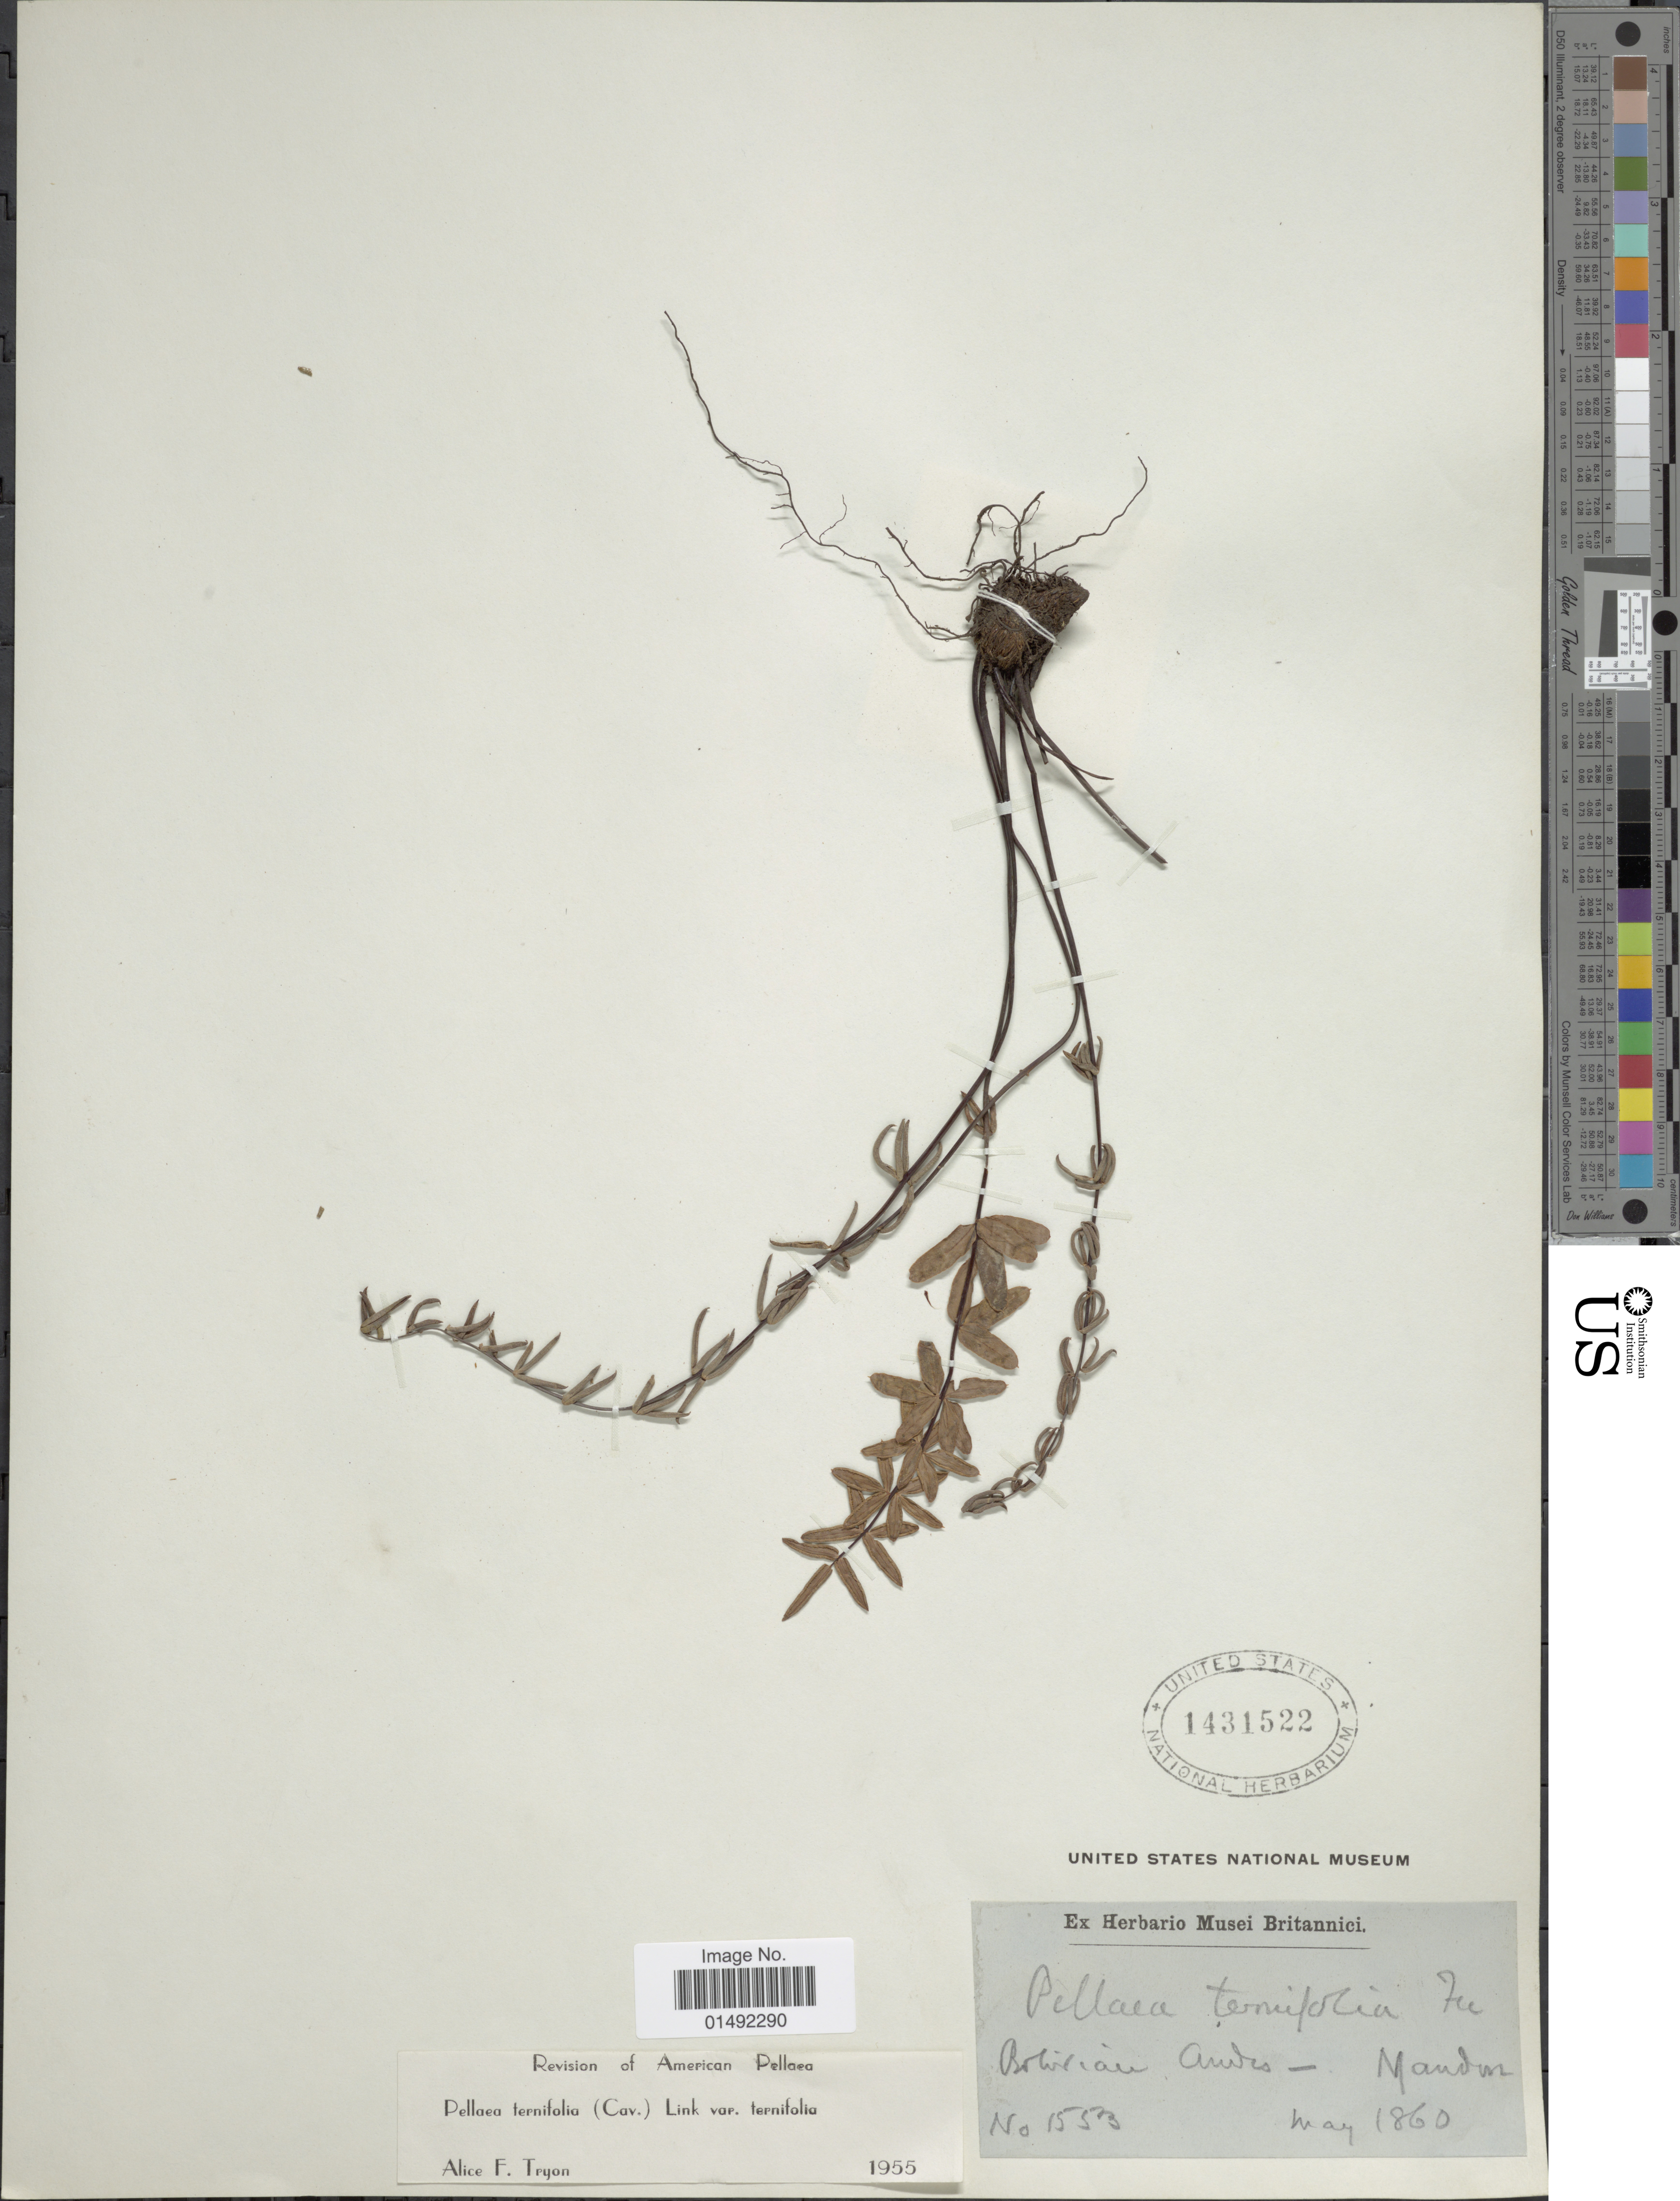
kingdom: Plantae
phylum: Tracheophyta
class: Polypodiopsida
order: Polypodiales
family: Pteridaceae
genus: Pellaea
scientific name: Pellaea ternifolia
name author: (Cav.) Link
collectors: Mandon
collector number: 1553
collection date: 1860-05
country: Bolivia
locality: Bolivian Andes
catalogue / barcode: US 1431522